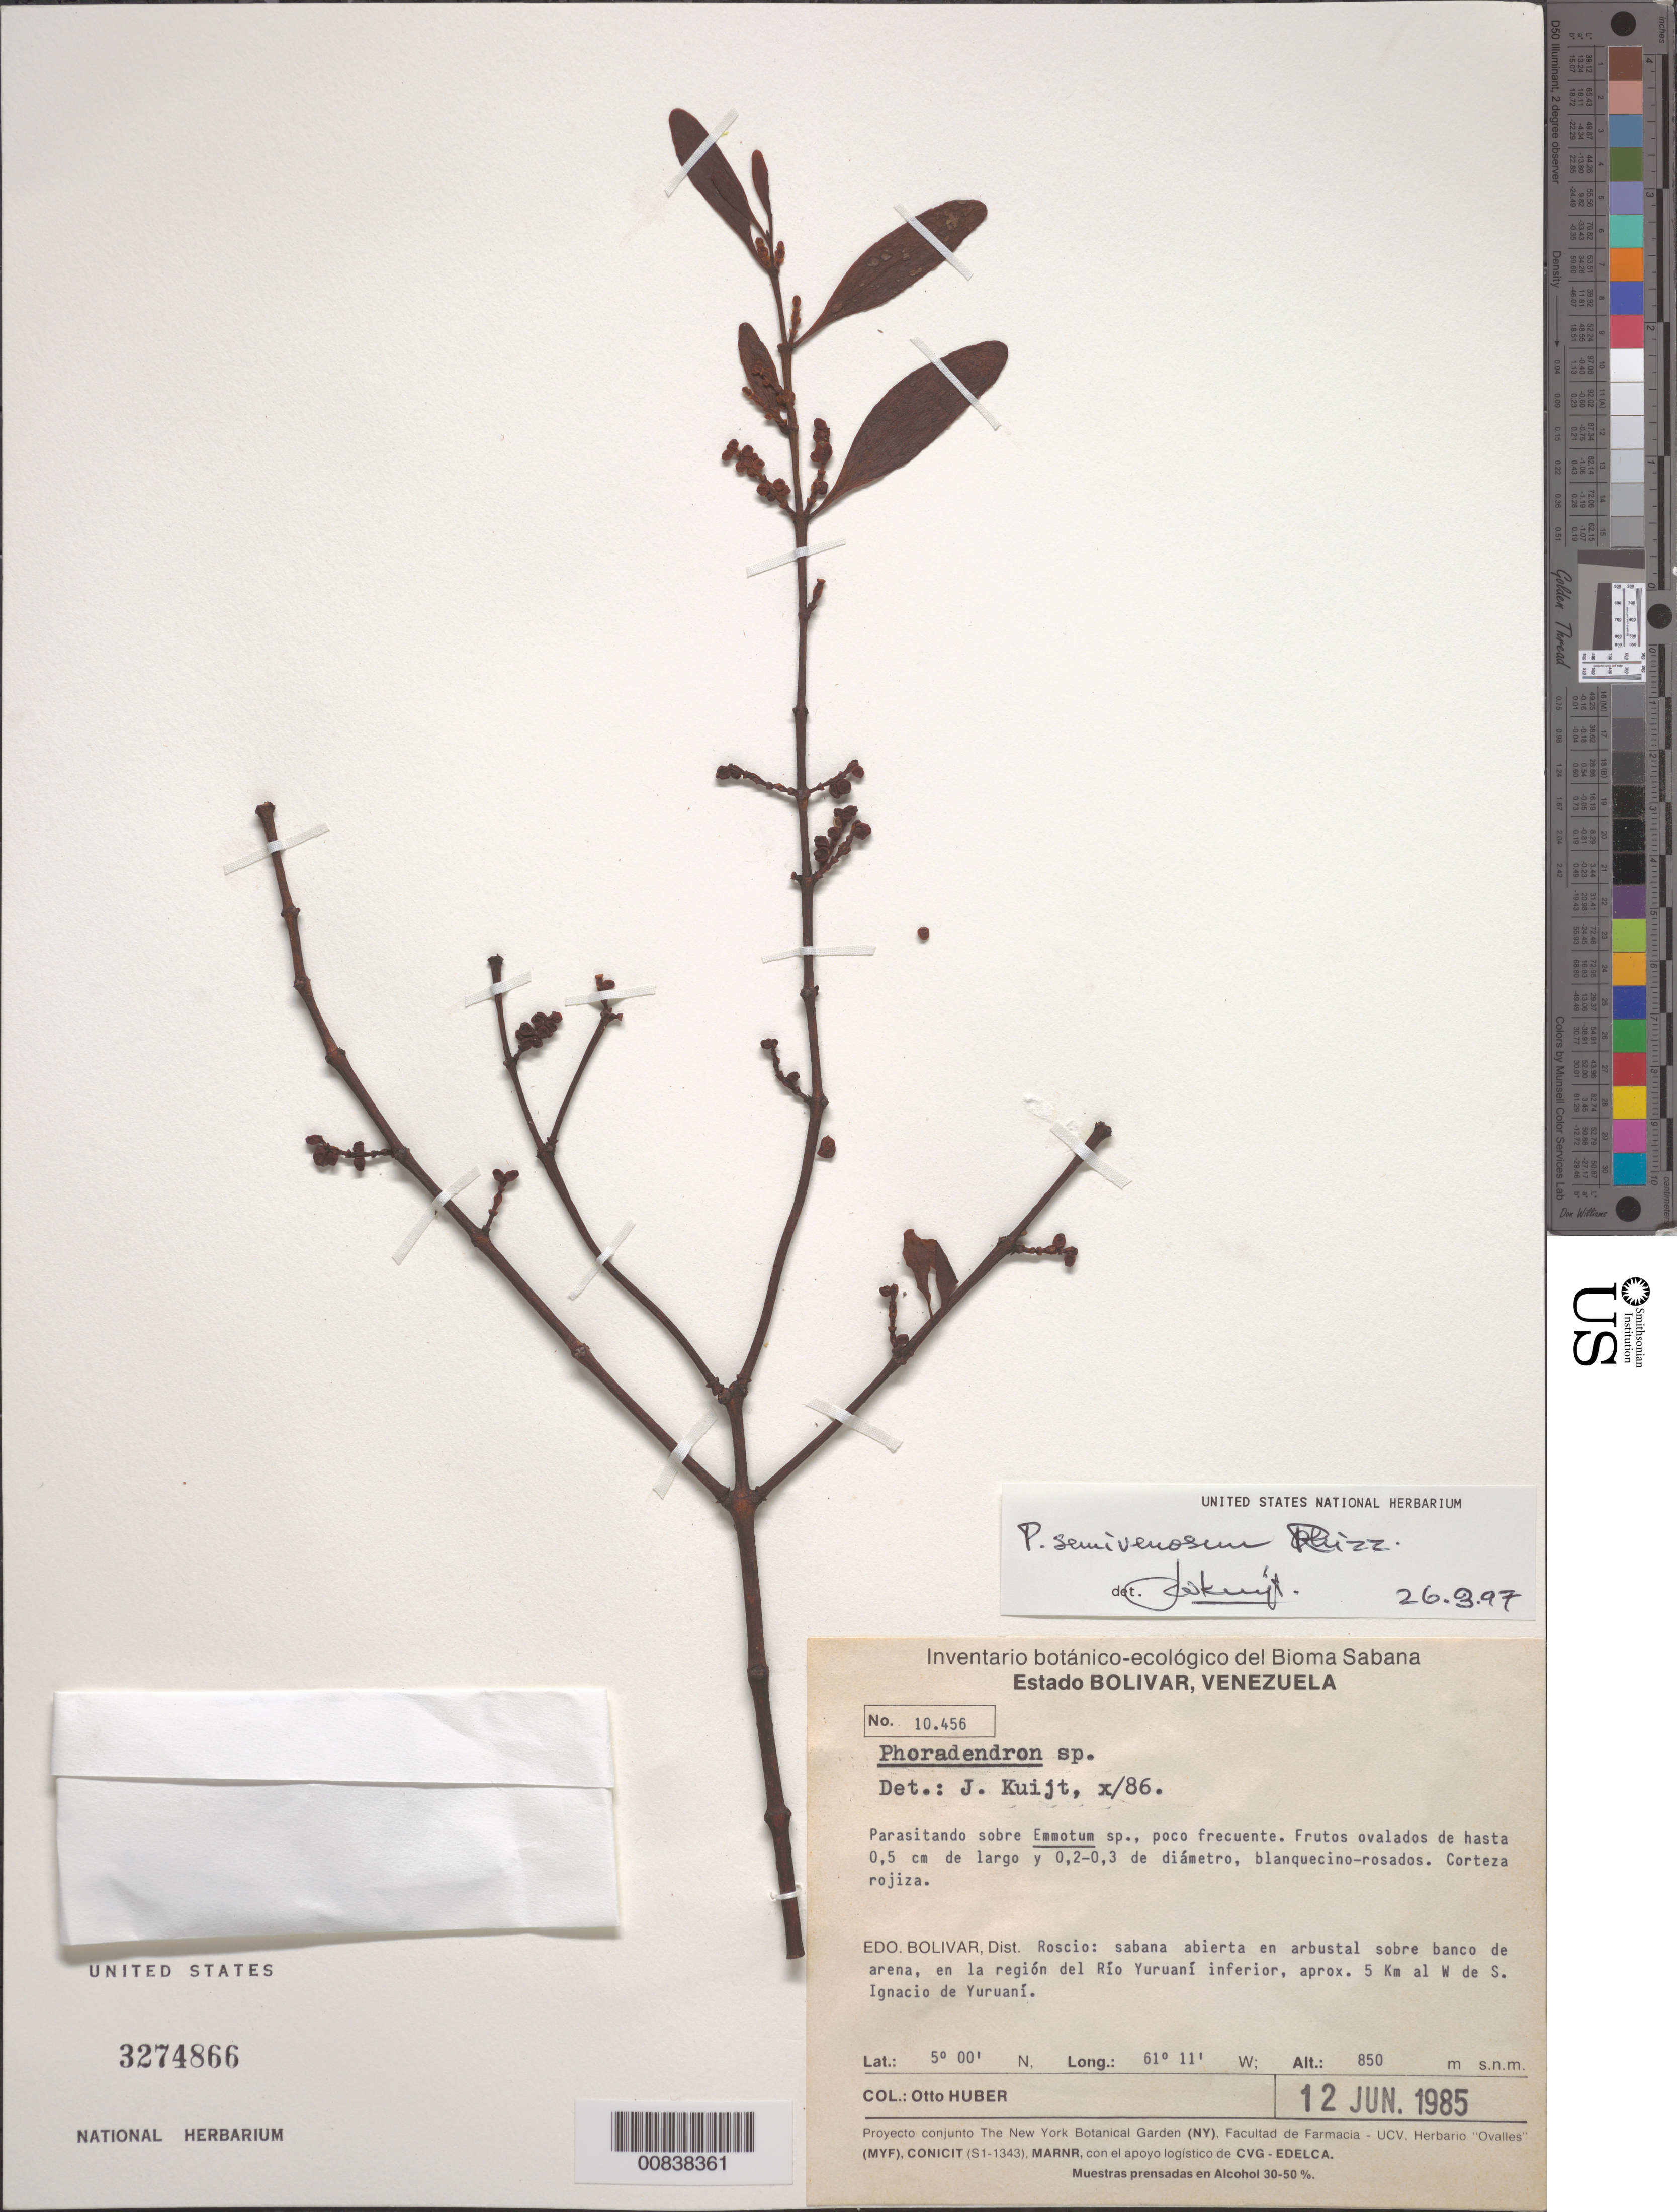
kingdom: Plantae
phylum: Tracheophyta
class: Magnoliopsida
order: Santalales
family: Viscaceae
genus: Phoradendron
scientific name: Phoradendron semivenosum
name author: Rizzini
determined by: Kuijt, Job, (CANADA)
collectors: O. Huber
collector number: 10456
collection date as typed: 12-Jun-85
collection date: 1985-06-12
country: Venezuela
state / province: Bolívar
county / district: Roscio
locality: Río Yuruaní inferíor, 5 km W Ignacio de Yuruaní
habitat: Sabana abierta en arbustal sobre banco de arena; sobre Emmotum sp.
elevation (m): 850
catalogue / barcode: US 3274866